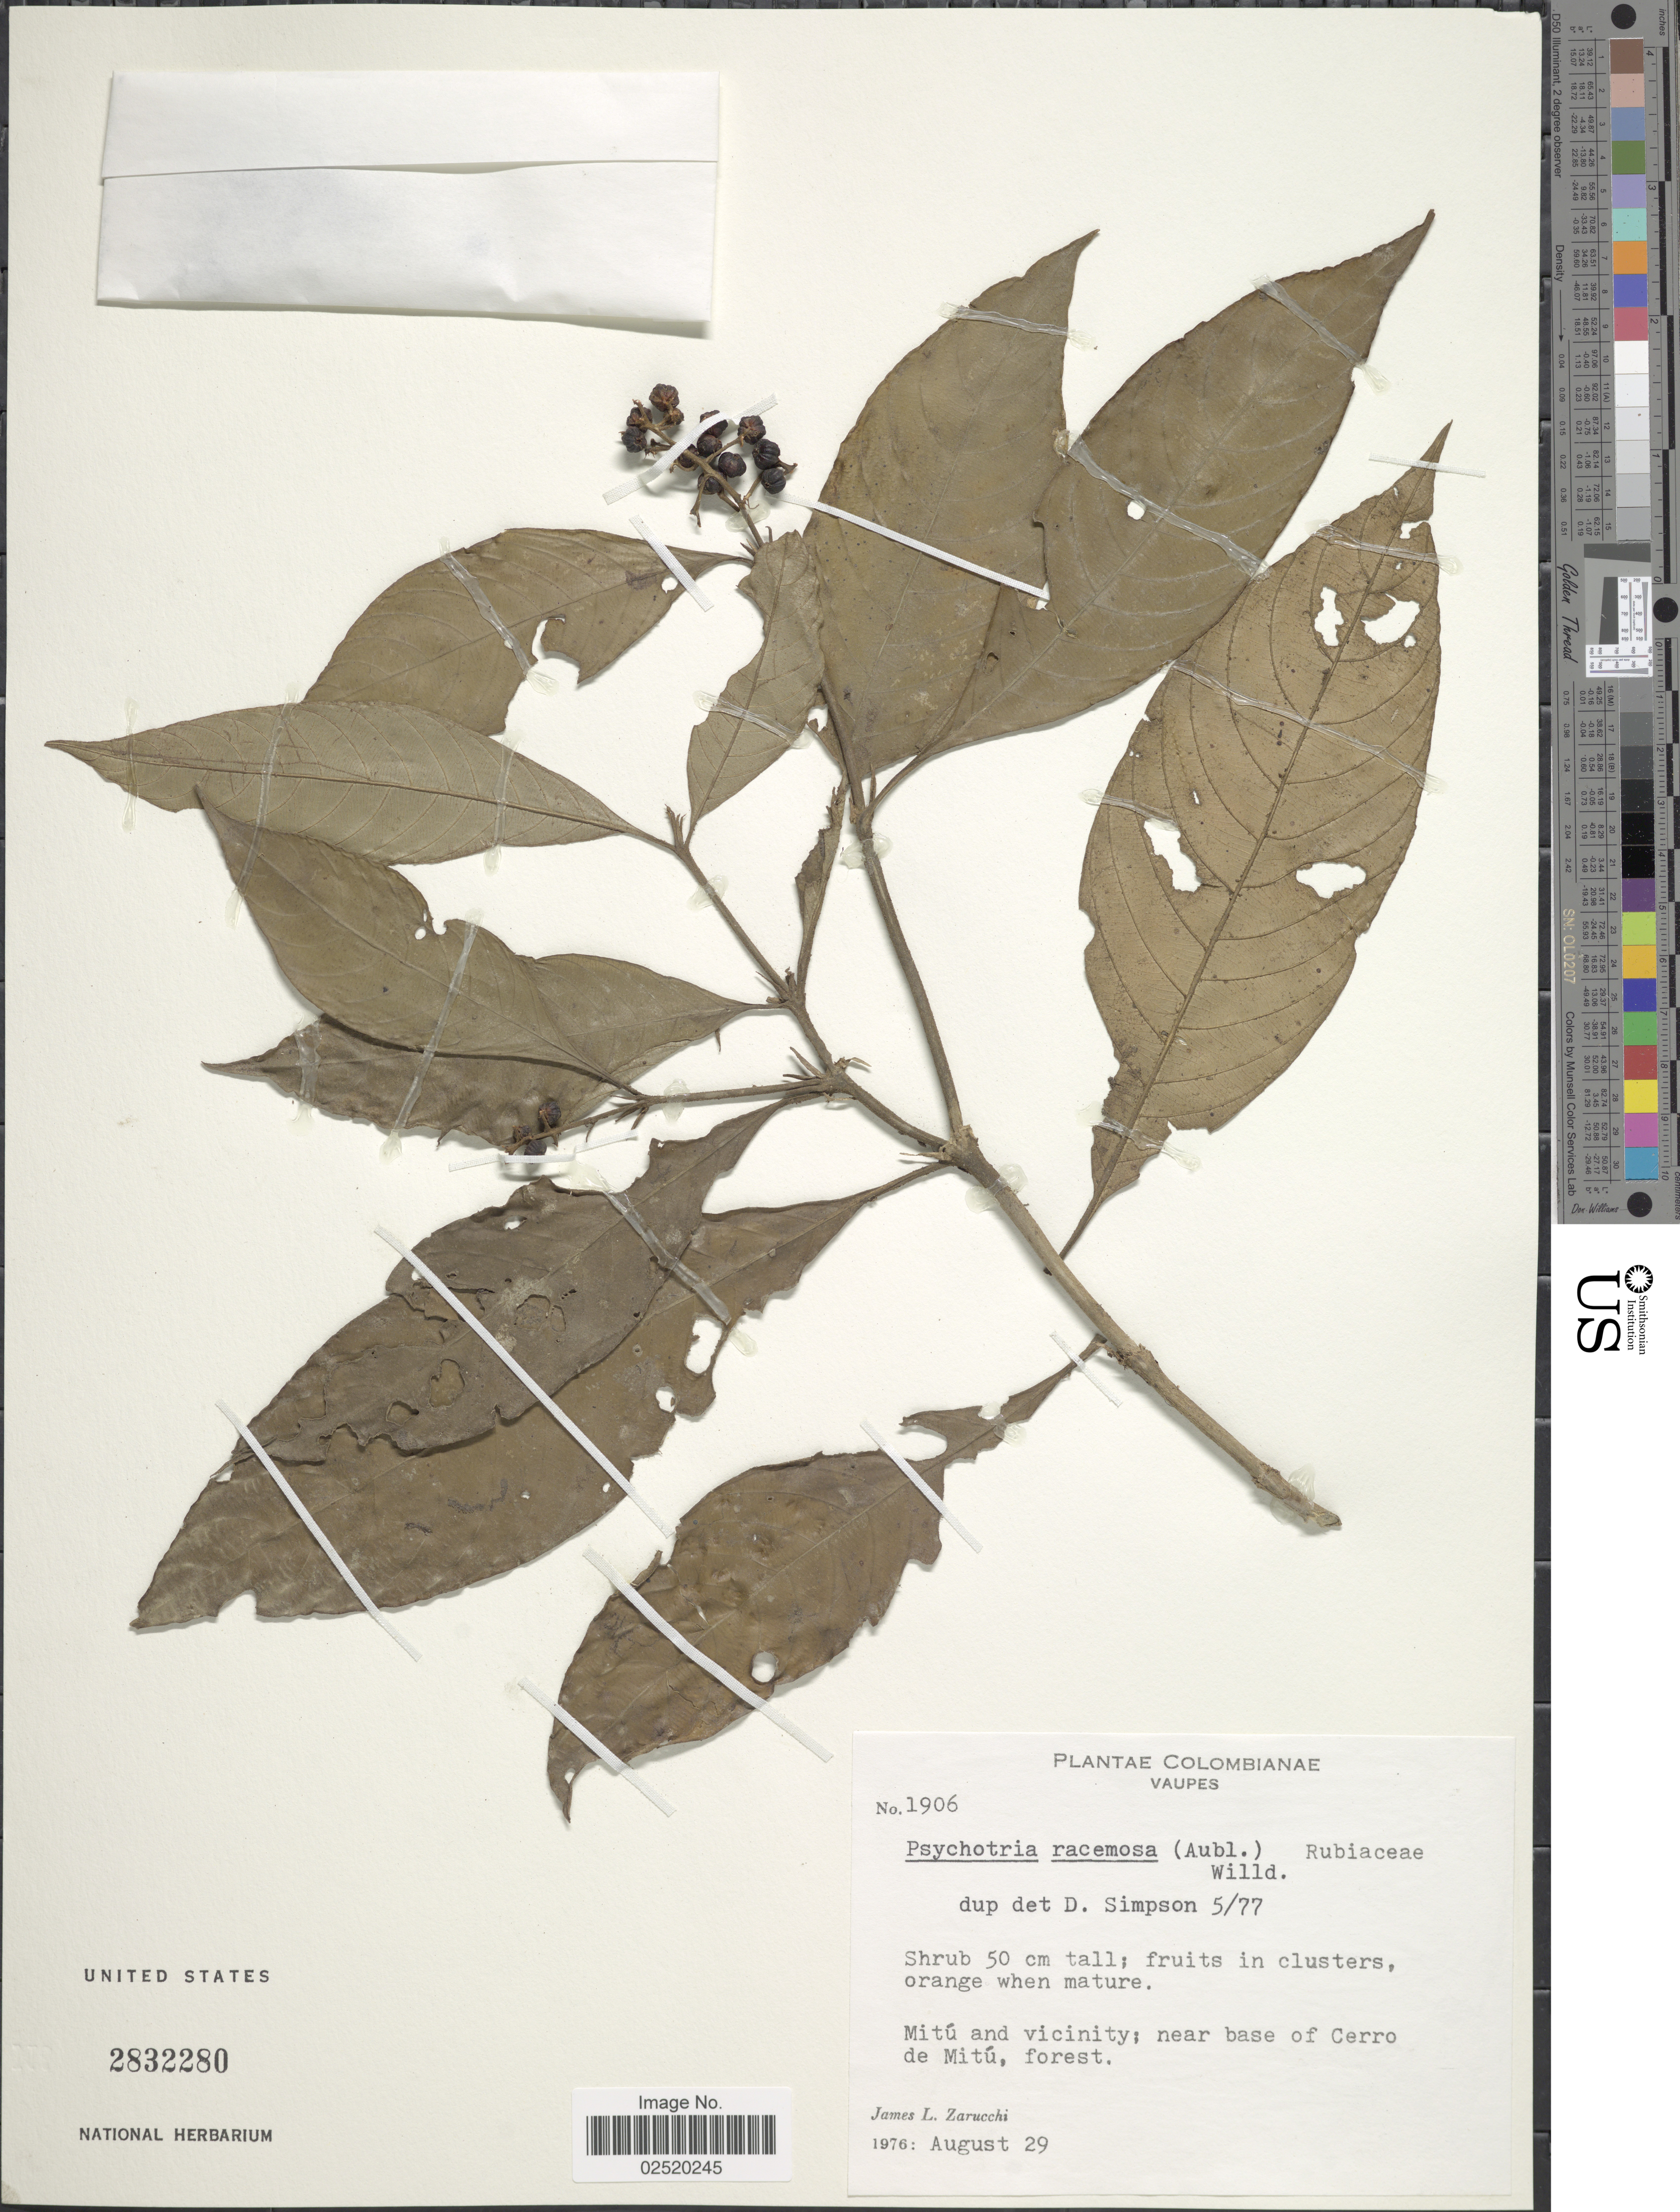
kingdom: Plantae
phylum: Tracheophyta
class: Magnoliopsida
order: Gentianales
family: Rubiaceae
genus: Psychotria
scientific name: Psychotria racemosa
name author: Rich.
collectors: J. L. Zarucchi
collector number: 1906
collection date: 1976-08-29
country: Colombia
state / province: Vaupés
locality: Mitu and vicinity, near base of Cerro de Mitu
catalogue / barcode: US 2832280